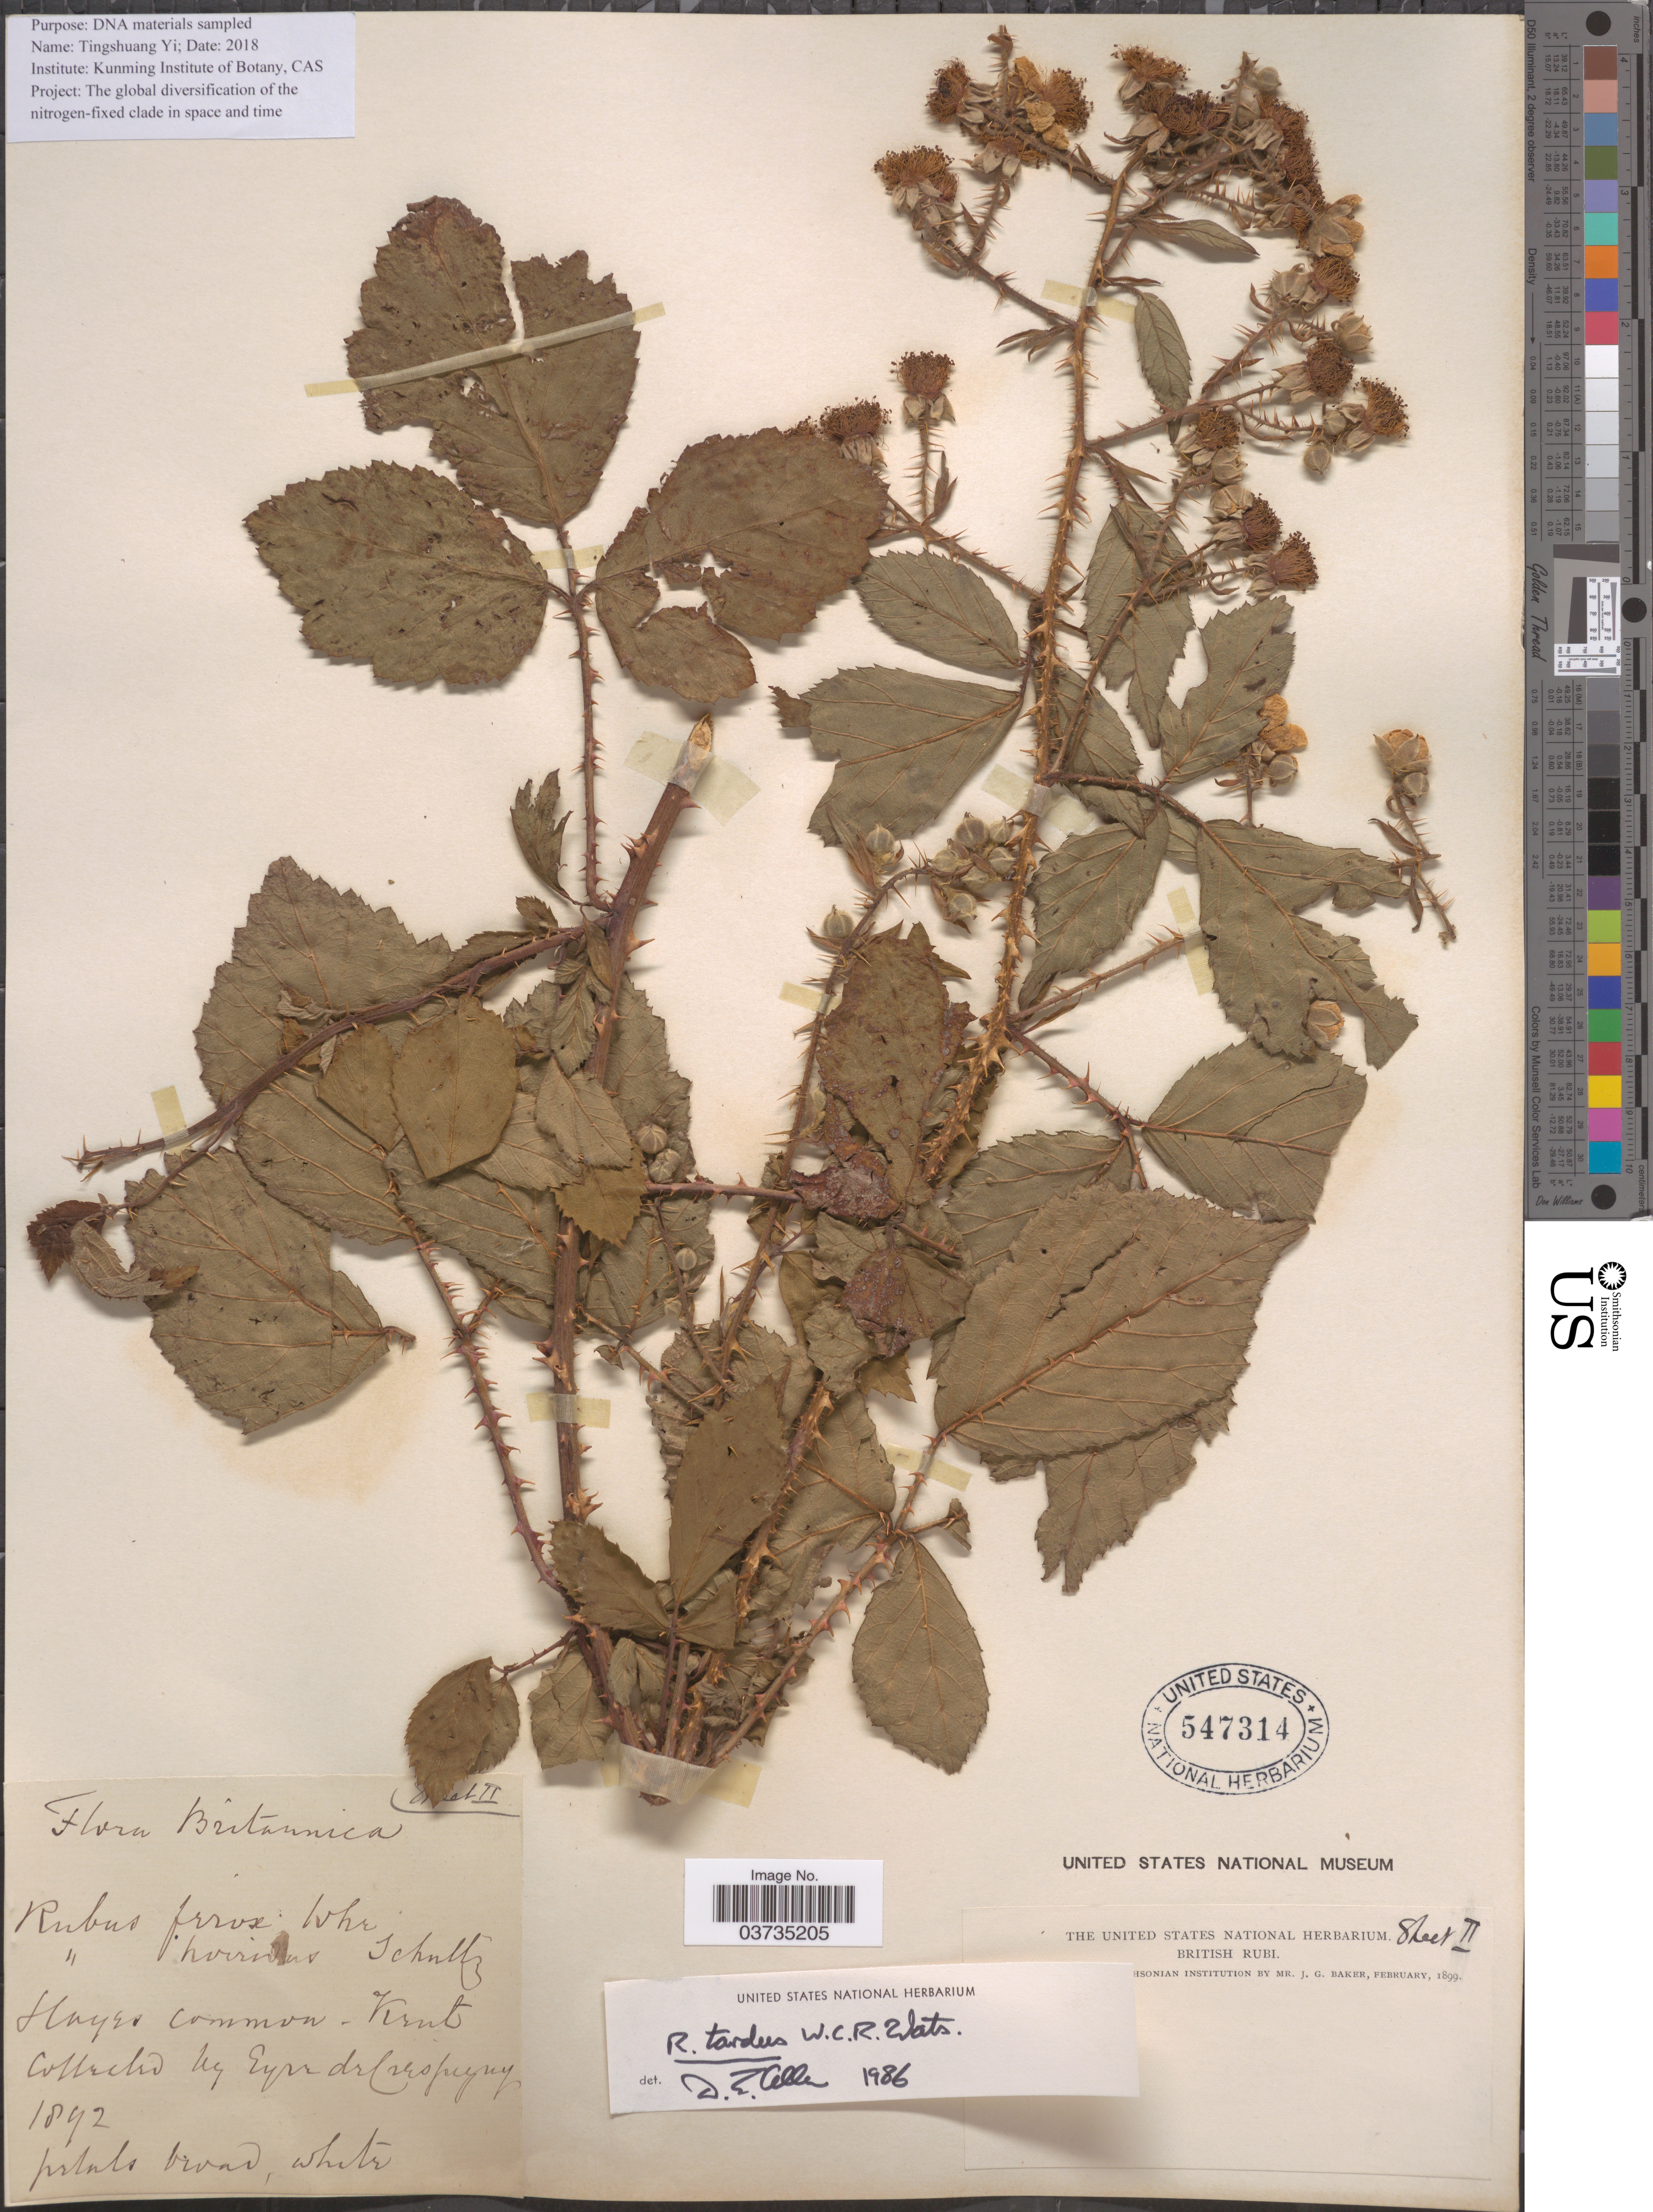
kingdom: Plantae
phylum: Tracheophyta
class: Magnoliopsida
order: Rosales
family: Rosaceae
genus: Rubus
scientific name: Rubus tardus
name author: W.C.R. Watson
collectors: E. de Crespigny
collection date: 1892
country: United Kingdom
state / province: England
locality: Hayes. Kent.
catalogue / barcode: US 547314